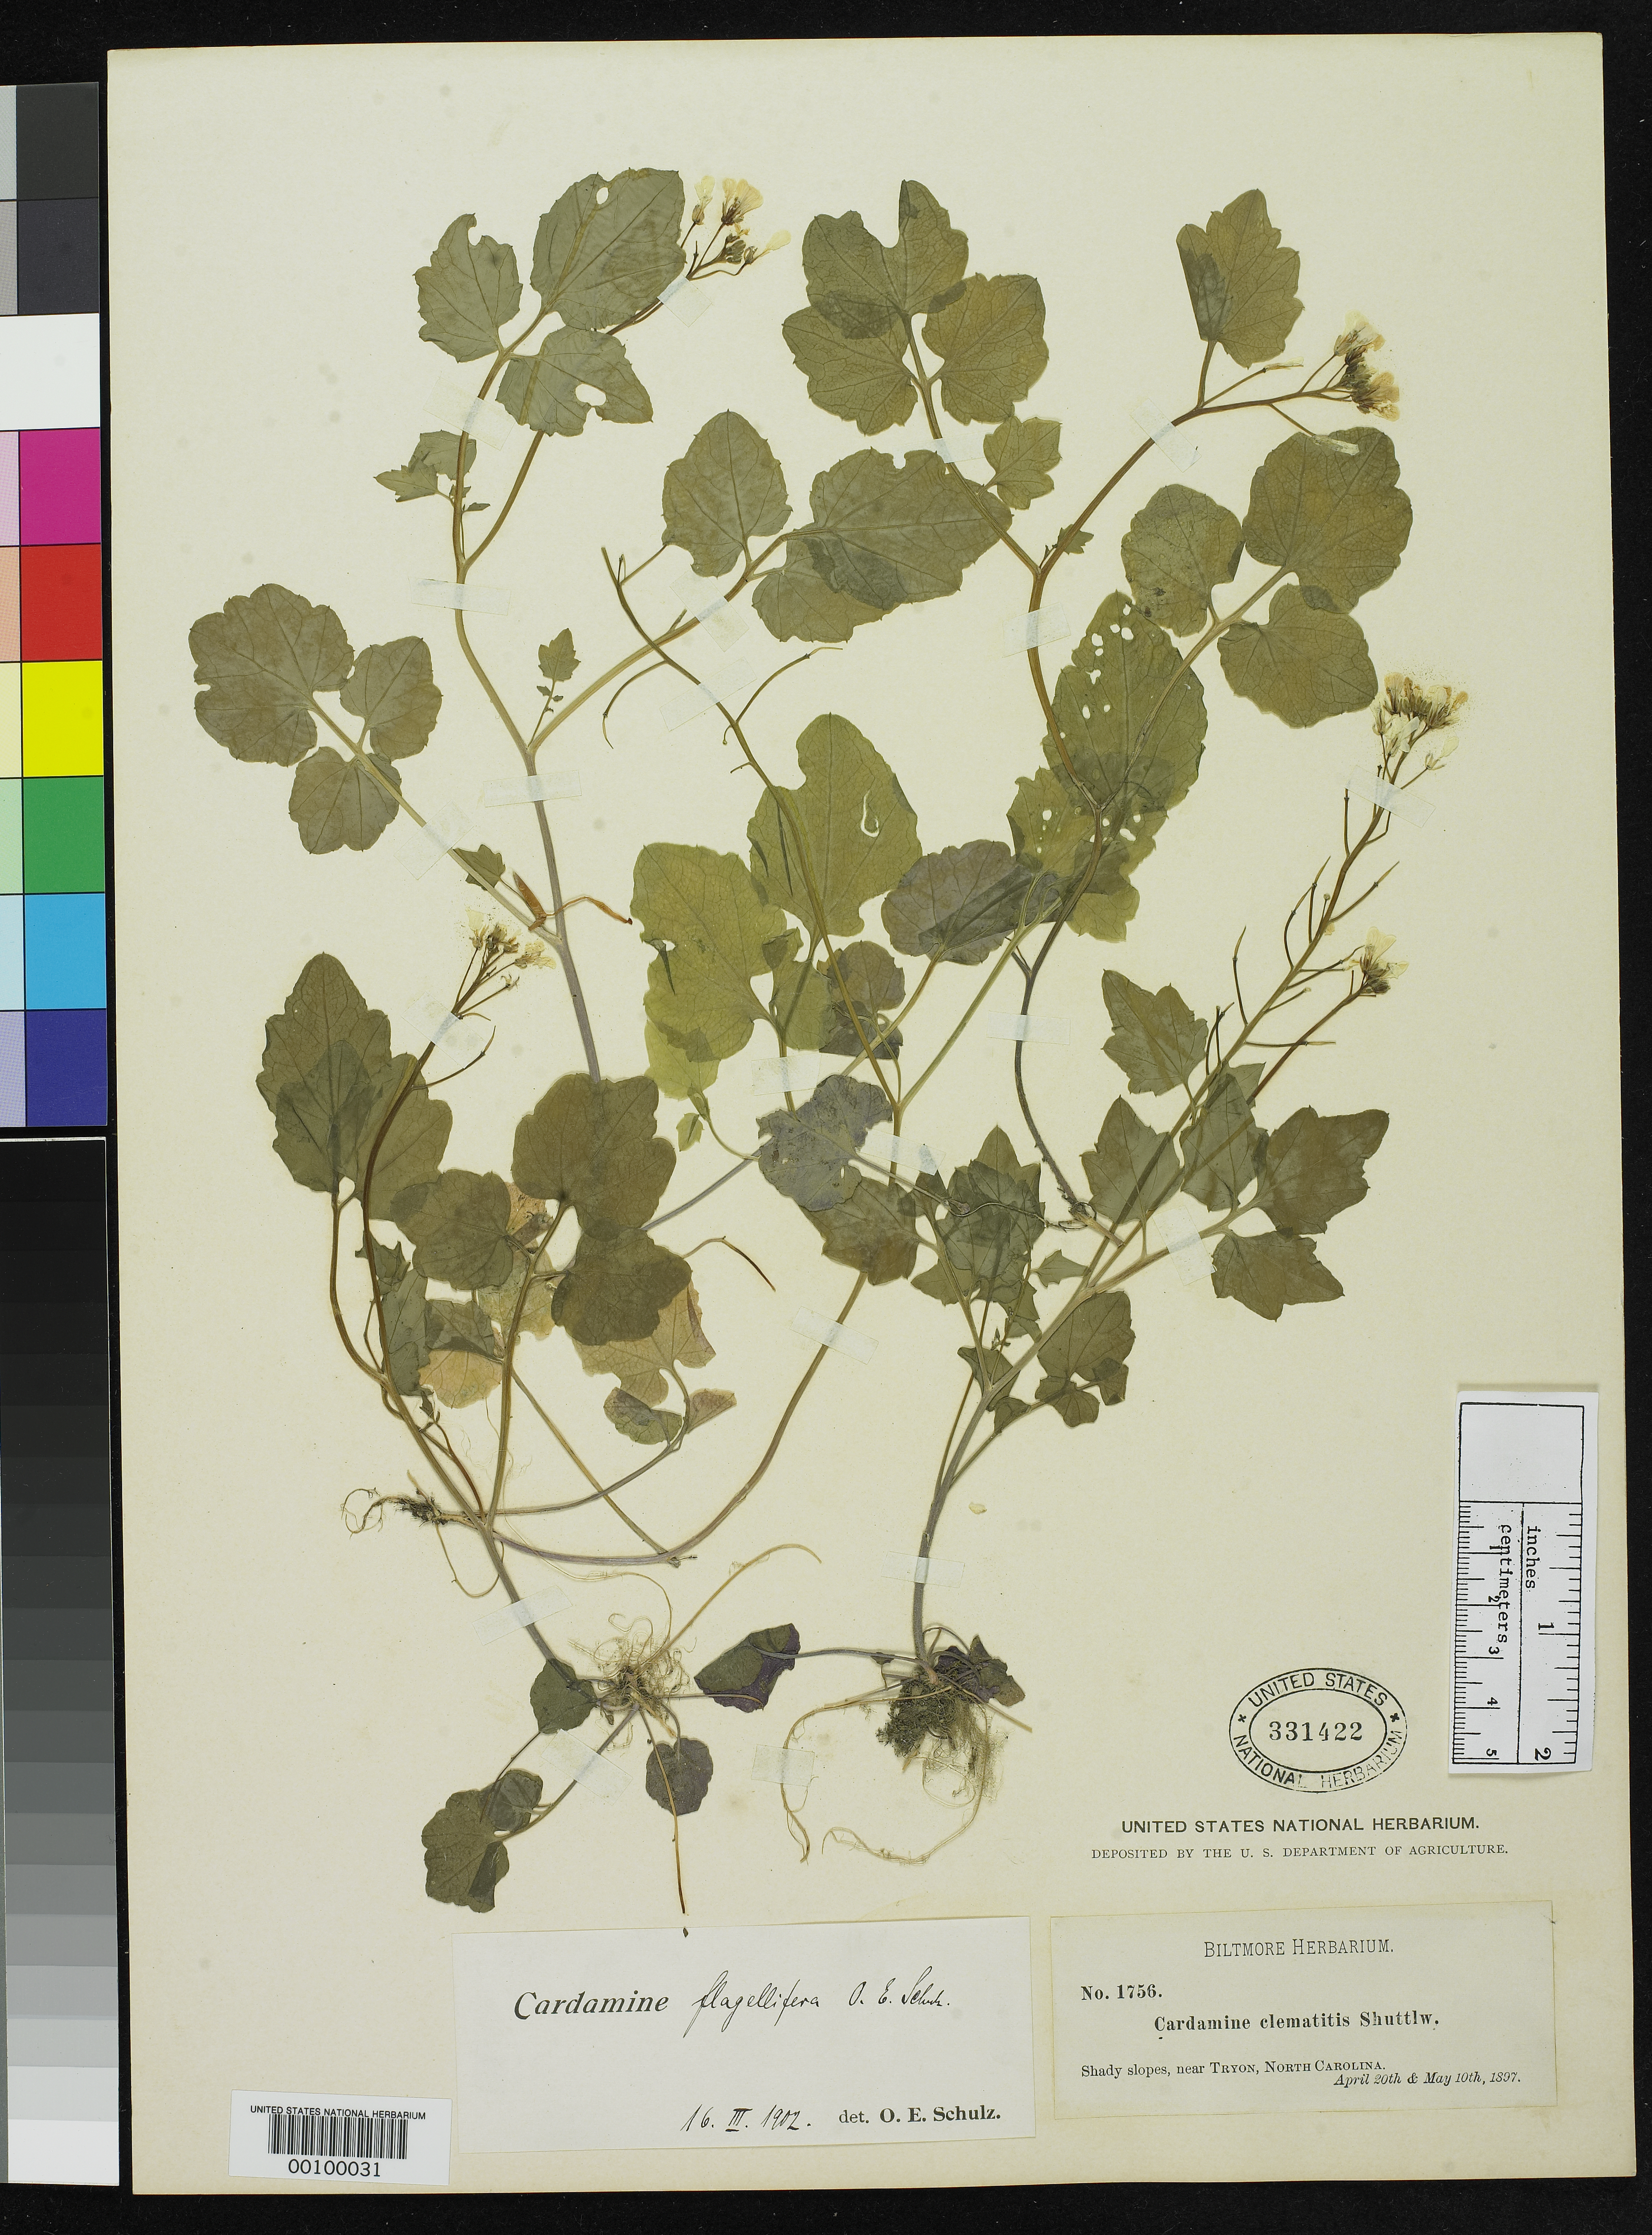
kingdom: Plantae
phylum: Tracheophyta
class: Magnoliopsida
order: Brassicales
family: Brassicaceae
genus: Cardamine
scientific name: Cardamine flagellifera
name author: O.E. Schulz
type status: Syntype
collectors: ex herb. Biltmore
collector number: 1756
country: United States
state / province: North Carolina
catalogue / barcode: US 331422